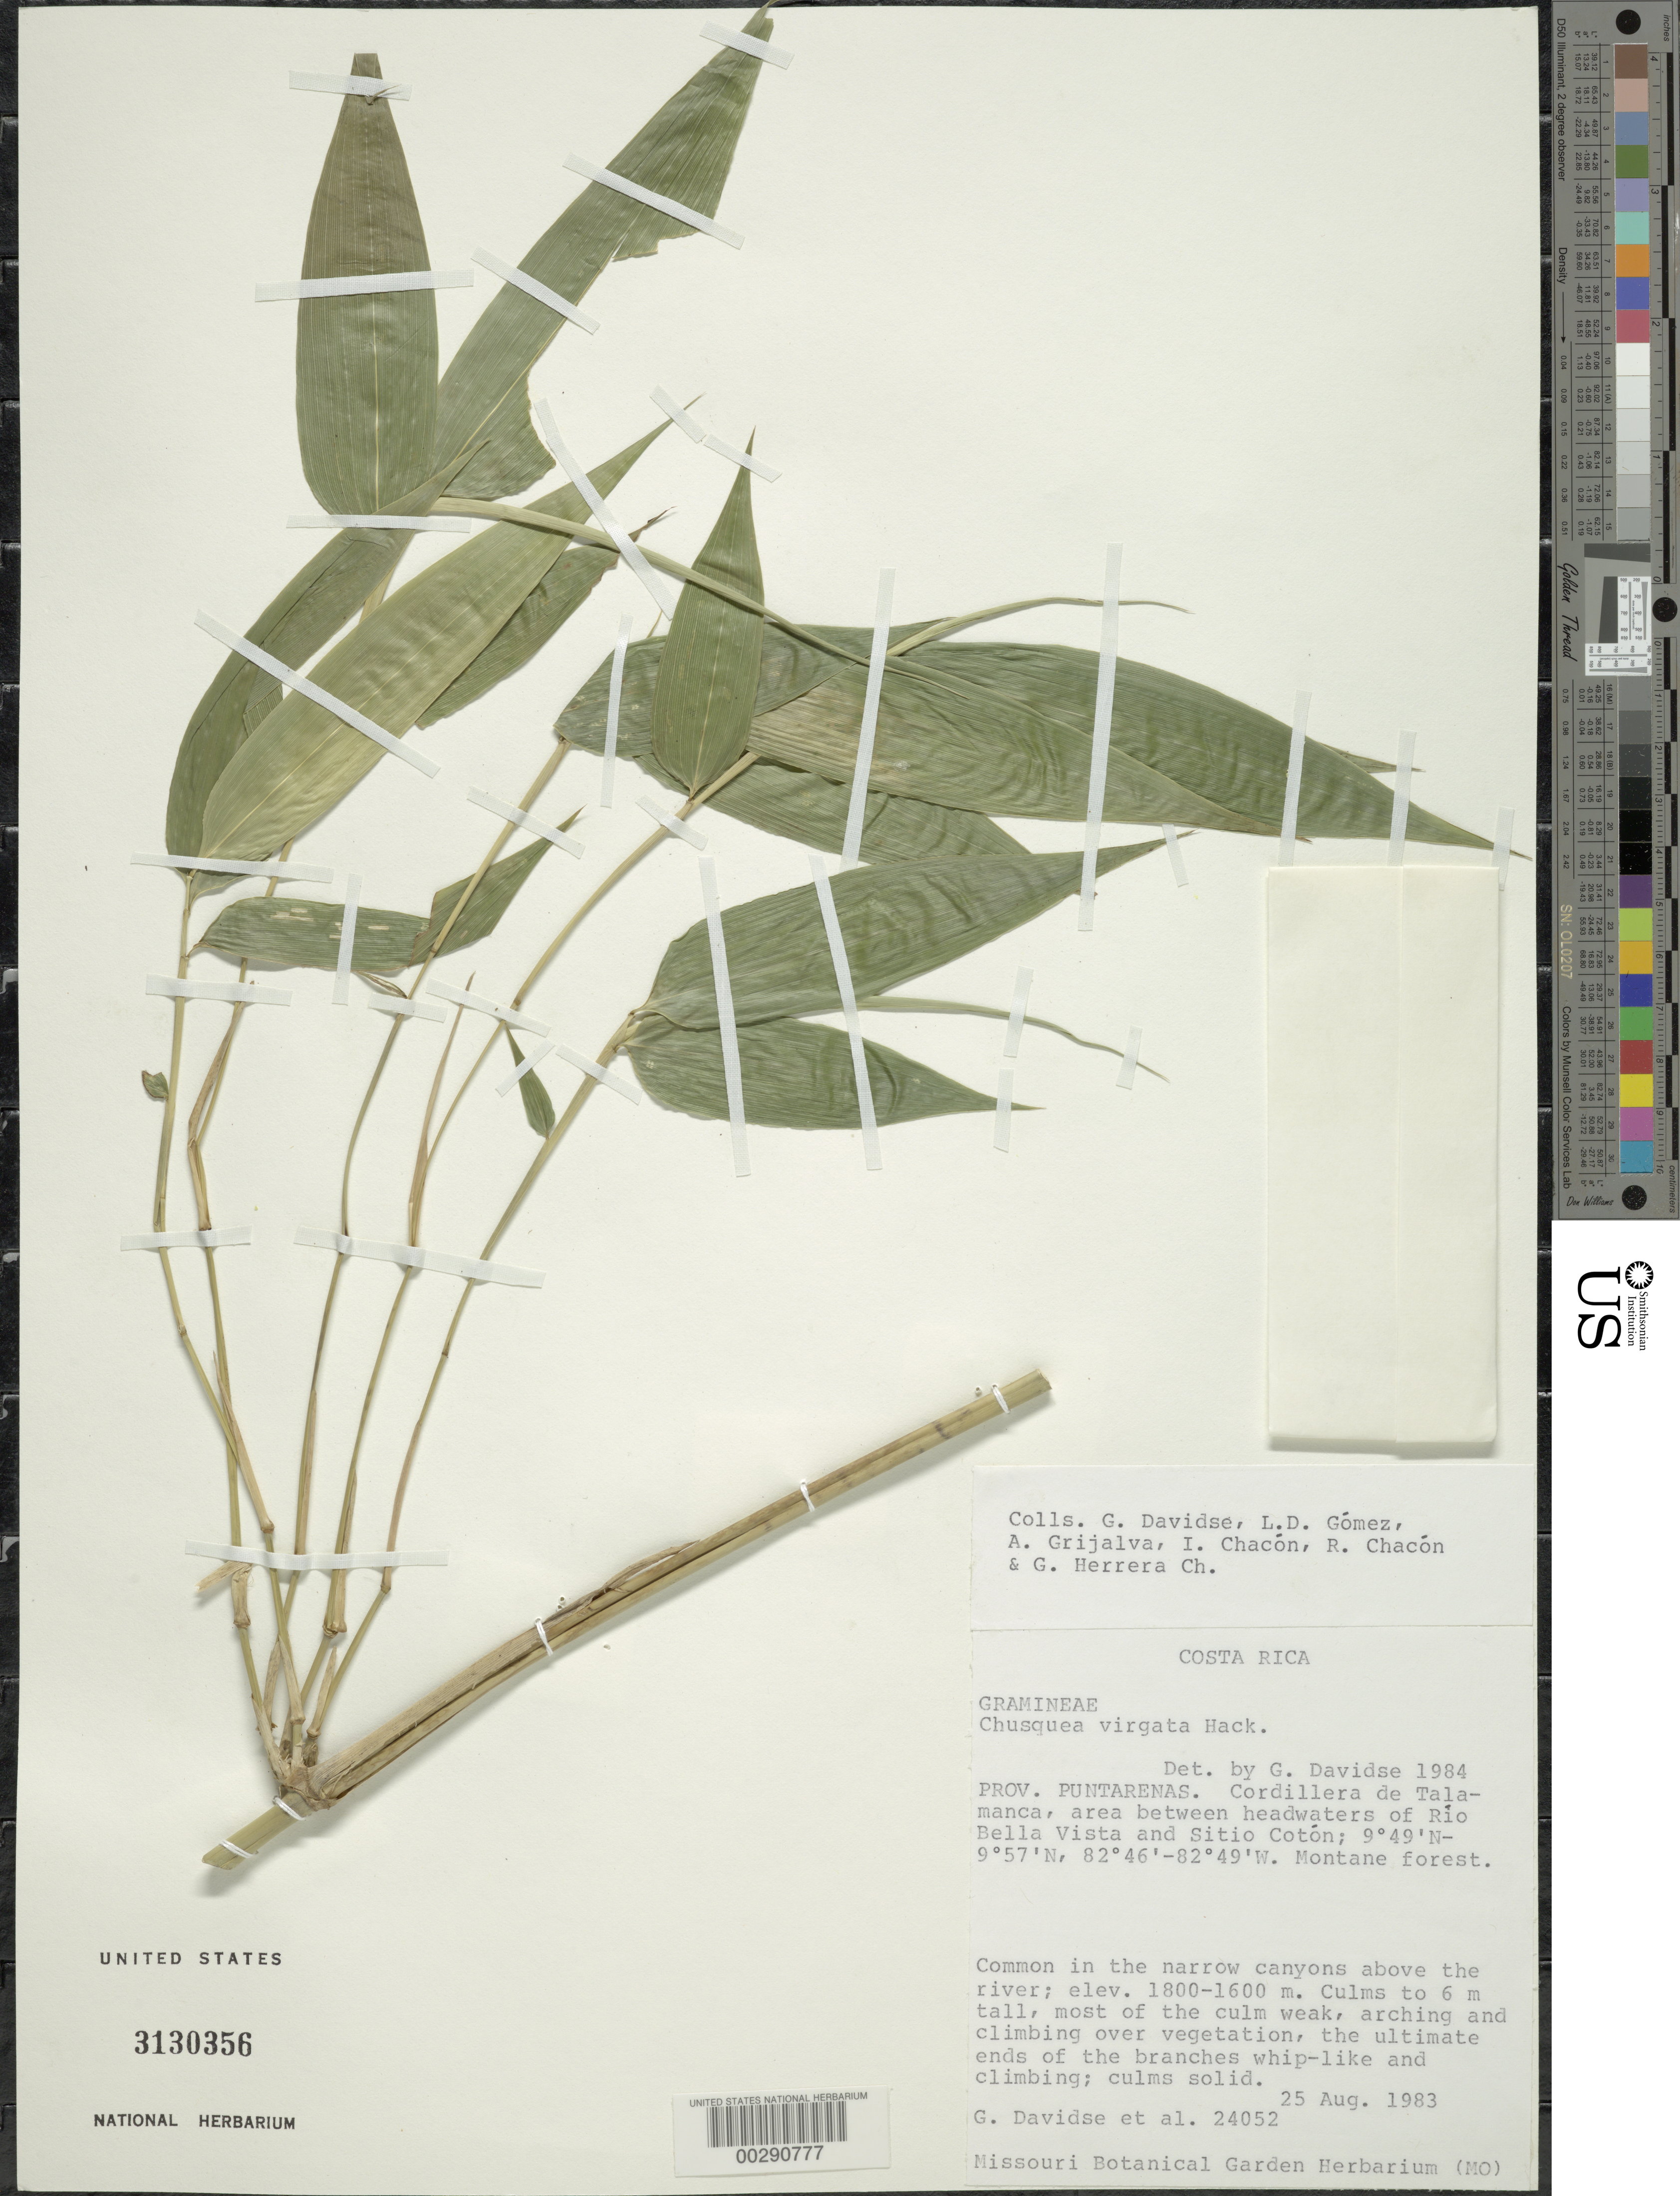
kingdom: Plantae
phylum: Tracheophyta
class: Liliopsida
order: Poales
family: Poaceae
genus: Chusquea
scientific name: Chusquea virgata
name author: Hack.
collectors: G. Davidse, L. D. Gómez, A. Grijalva, I. Chacon, R. Chacon & G. Herrera Ch.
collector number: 24052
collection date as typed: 25 Aug 1983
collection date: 1983-08-25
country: Costa Rica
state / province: Puntarenas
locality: Cordillera de talamanca, area between headwaters of rio bella vista and sitio coton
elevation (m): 1600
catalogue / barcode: US 3130356